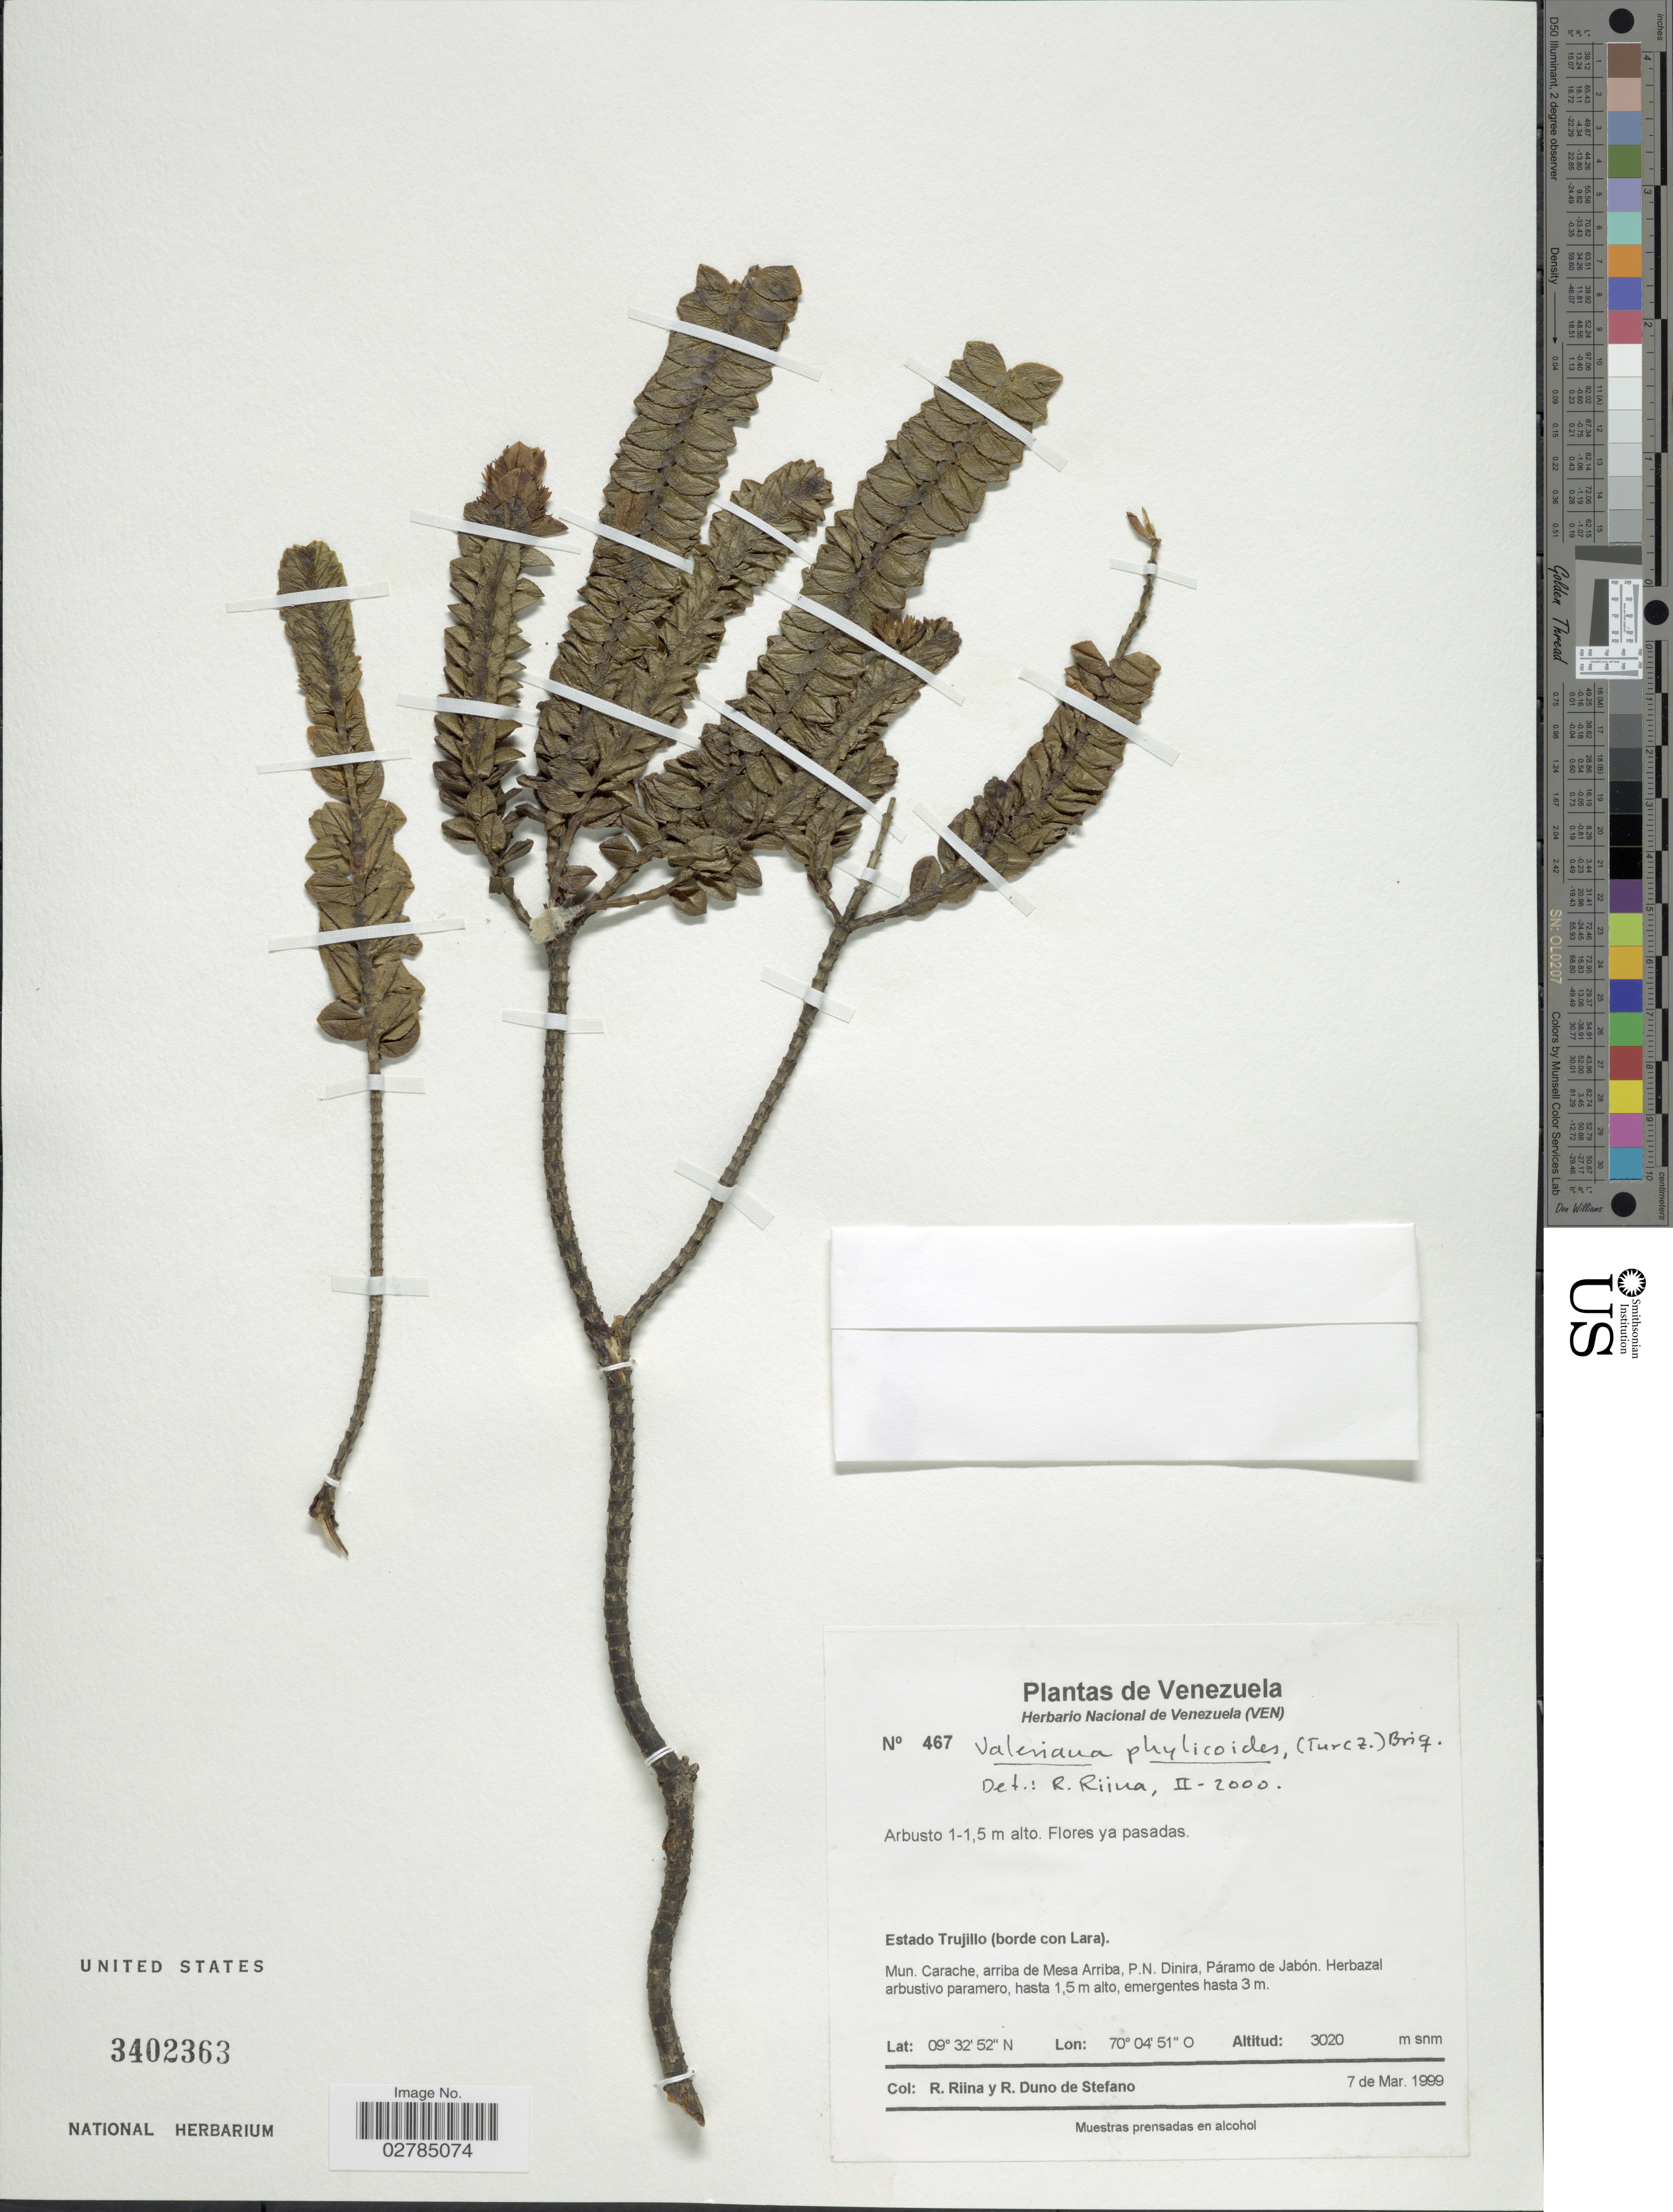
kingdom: Plantae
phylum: Tracheophyta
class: Magnoliopsida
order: Dipsacales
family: Caprifoliaceae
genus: Valeriana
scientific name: Valeriana phylicoides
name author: (Turcz.) Briq.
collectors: R. Riina & R. Duno de Stefano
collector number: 467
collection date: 1999-03-07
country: Venezuela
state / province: Trujillo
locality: Borde con Lara, Mun. Carache, arriba de Mesa Arriba, P.N. Dinira, Páramo de Jabón.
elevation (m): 3020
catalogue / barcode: US 3402363